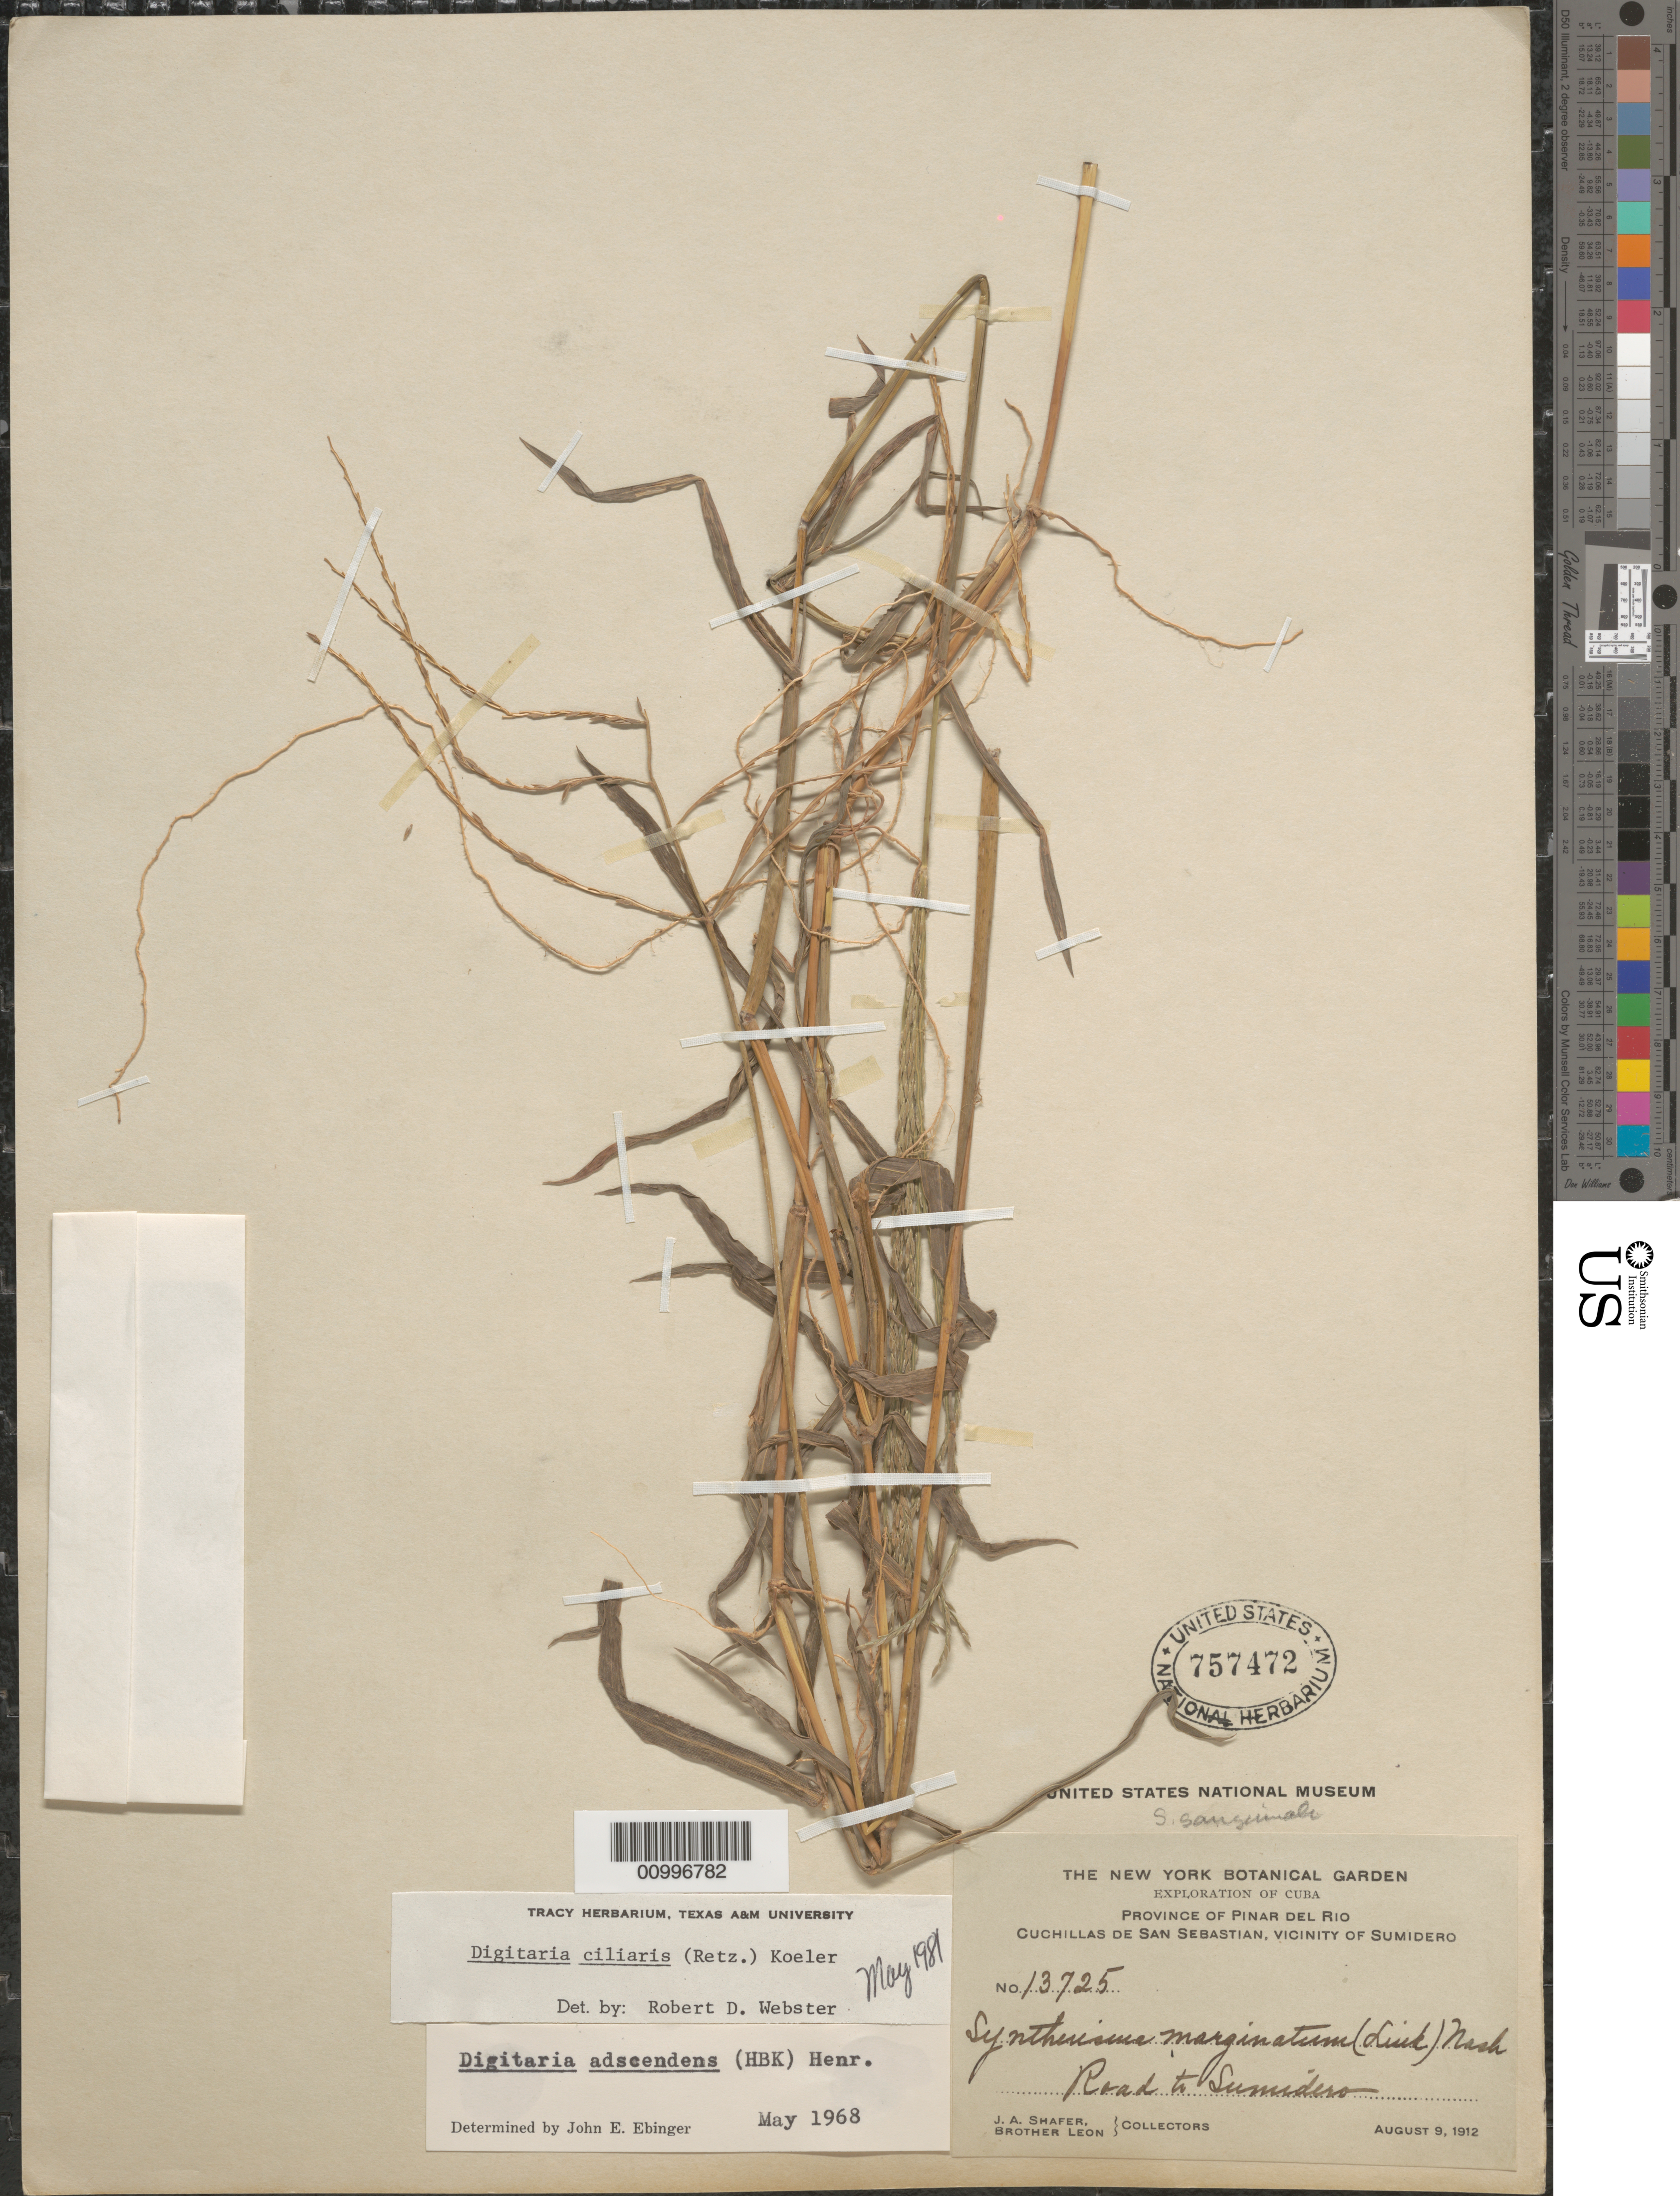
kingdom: Plantae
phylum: Tracheophyta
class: Liliopsida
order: Poales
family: Poaceae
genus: Digitaria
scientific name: Digitaria ciliaris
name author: (Retz.) Koeler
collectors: J. A. Shafer & Bro. León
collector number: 13725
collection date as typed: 09 Aug 1912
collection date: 1912-08-09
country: Cuba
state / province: Pinar del Rio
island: Cuba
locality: Cuchillas de San Sebastian, Vicinity of Sumidero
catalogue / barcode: US 757472